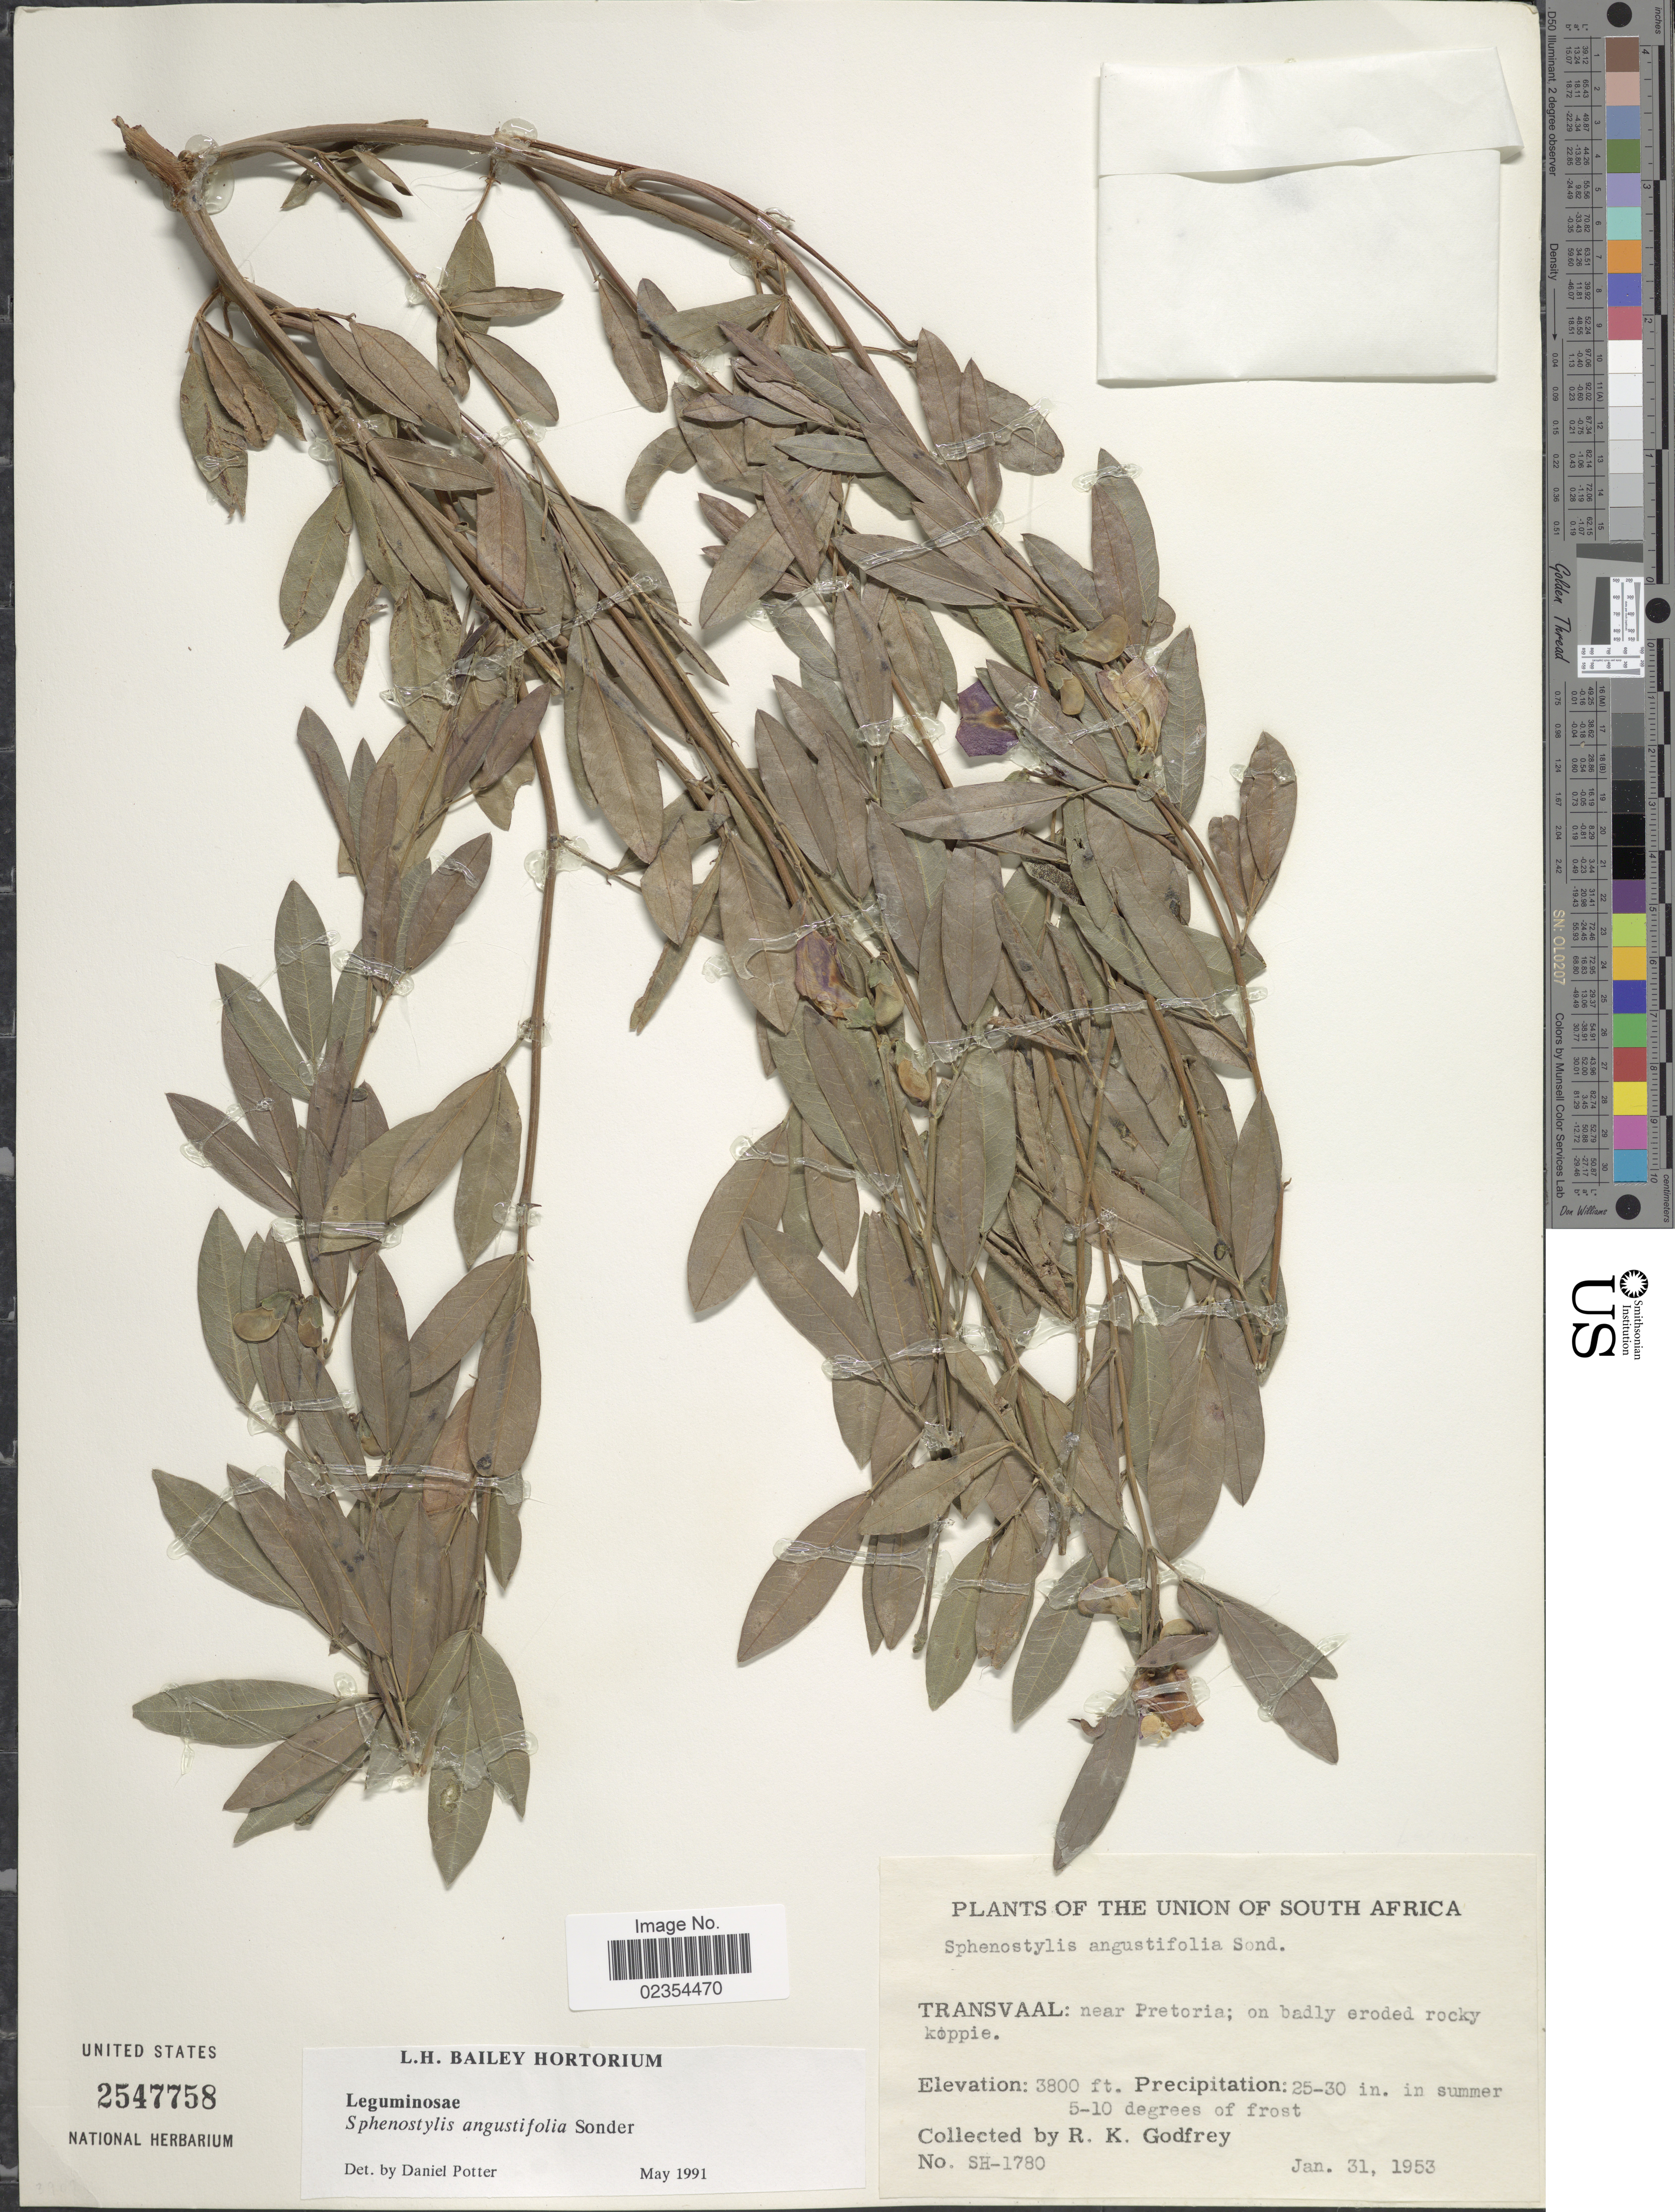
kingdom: Plantae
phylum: Tracheophyta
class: Magnoliopsida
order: Fabales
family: Fabaceae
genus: Sphenostylis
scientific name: Sphenostylis angustifolia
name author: Sond.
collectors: R. K. Godfrey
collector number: SH-1780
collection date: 1953-01-31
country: South Africa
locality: The Union of South Africa, Transvaal: near Pretoria; on baldy eroded rocky koppie.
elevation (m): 1158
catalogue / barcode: US 2547758